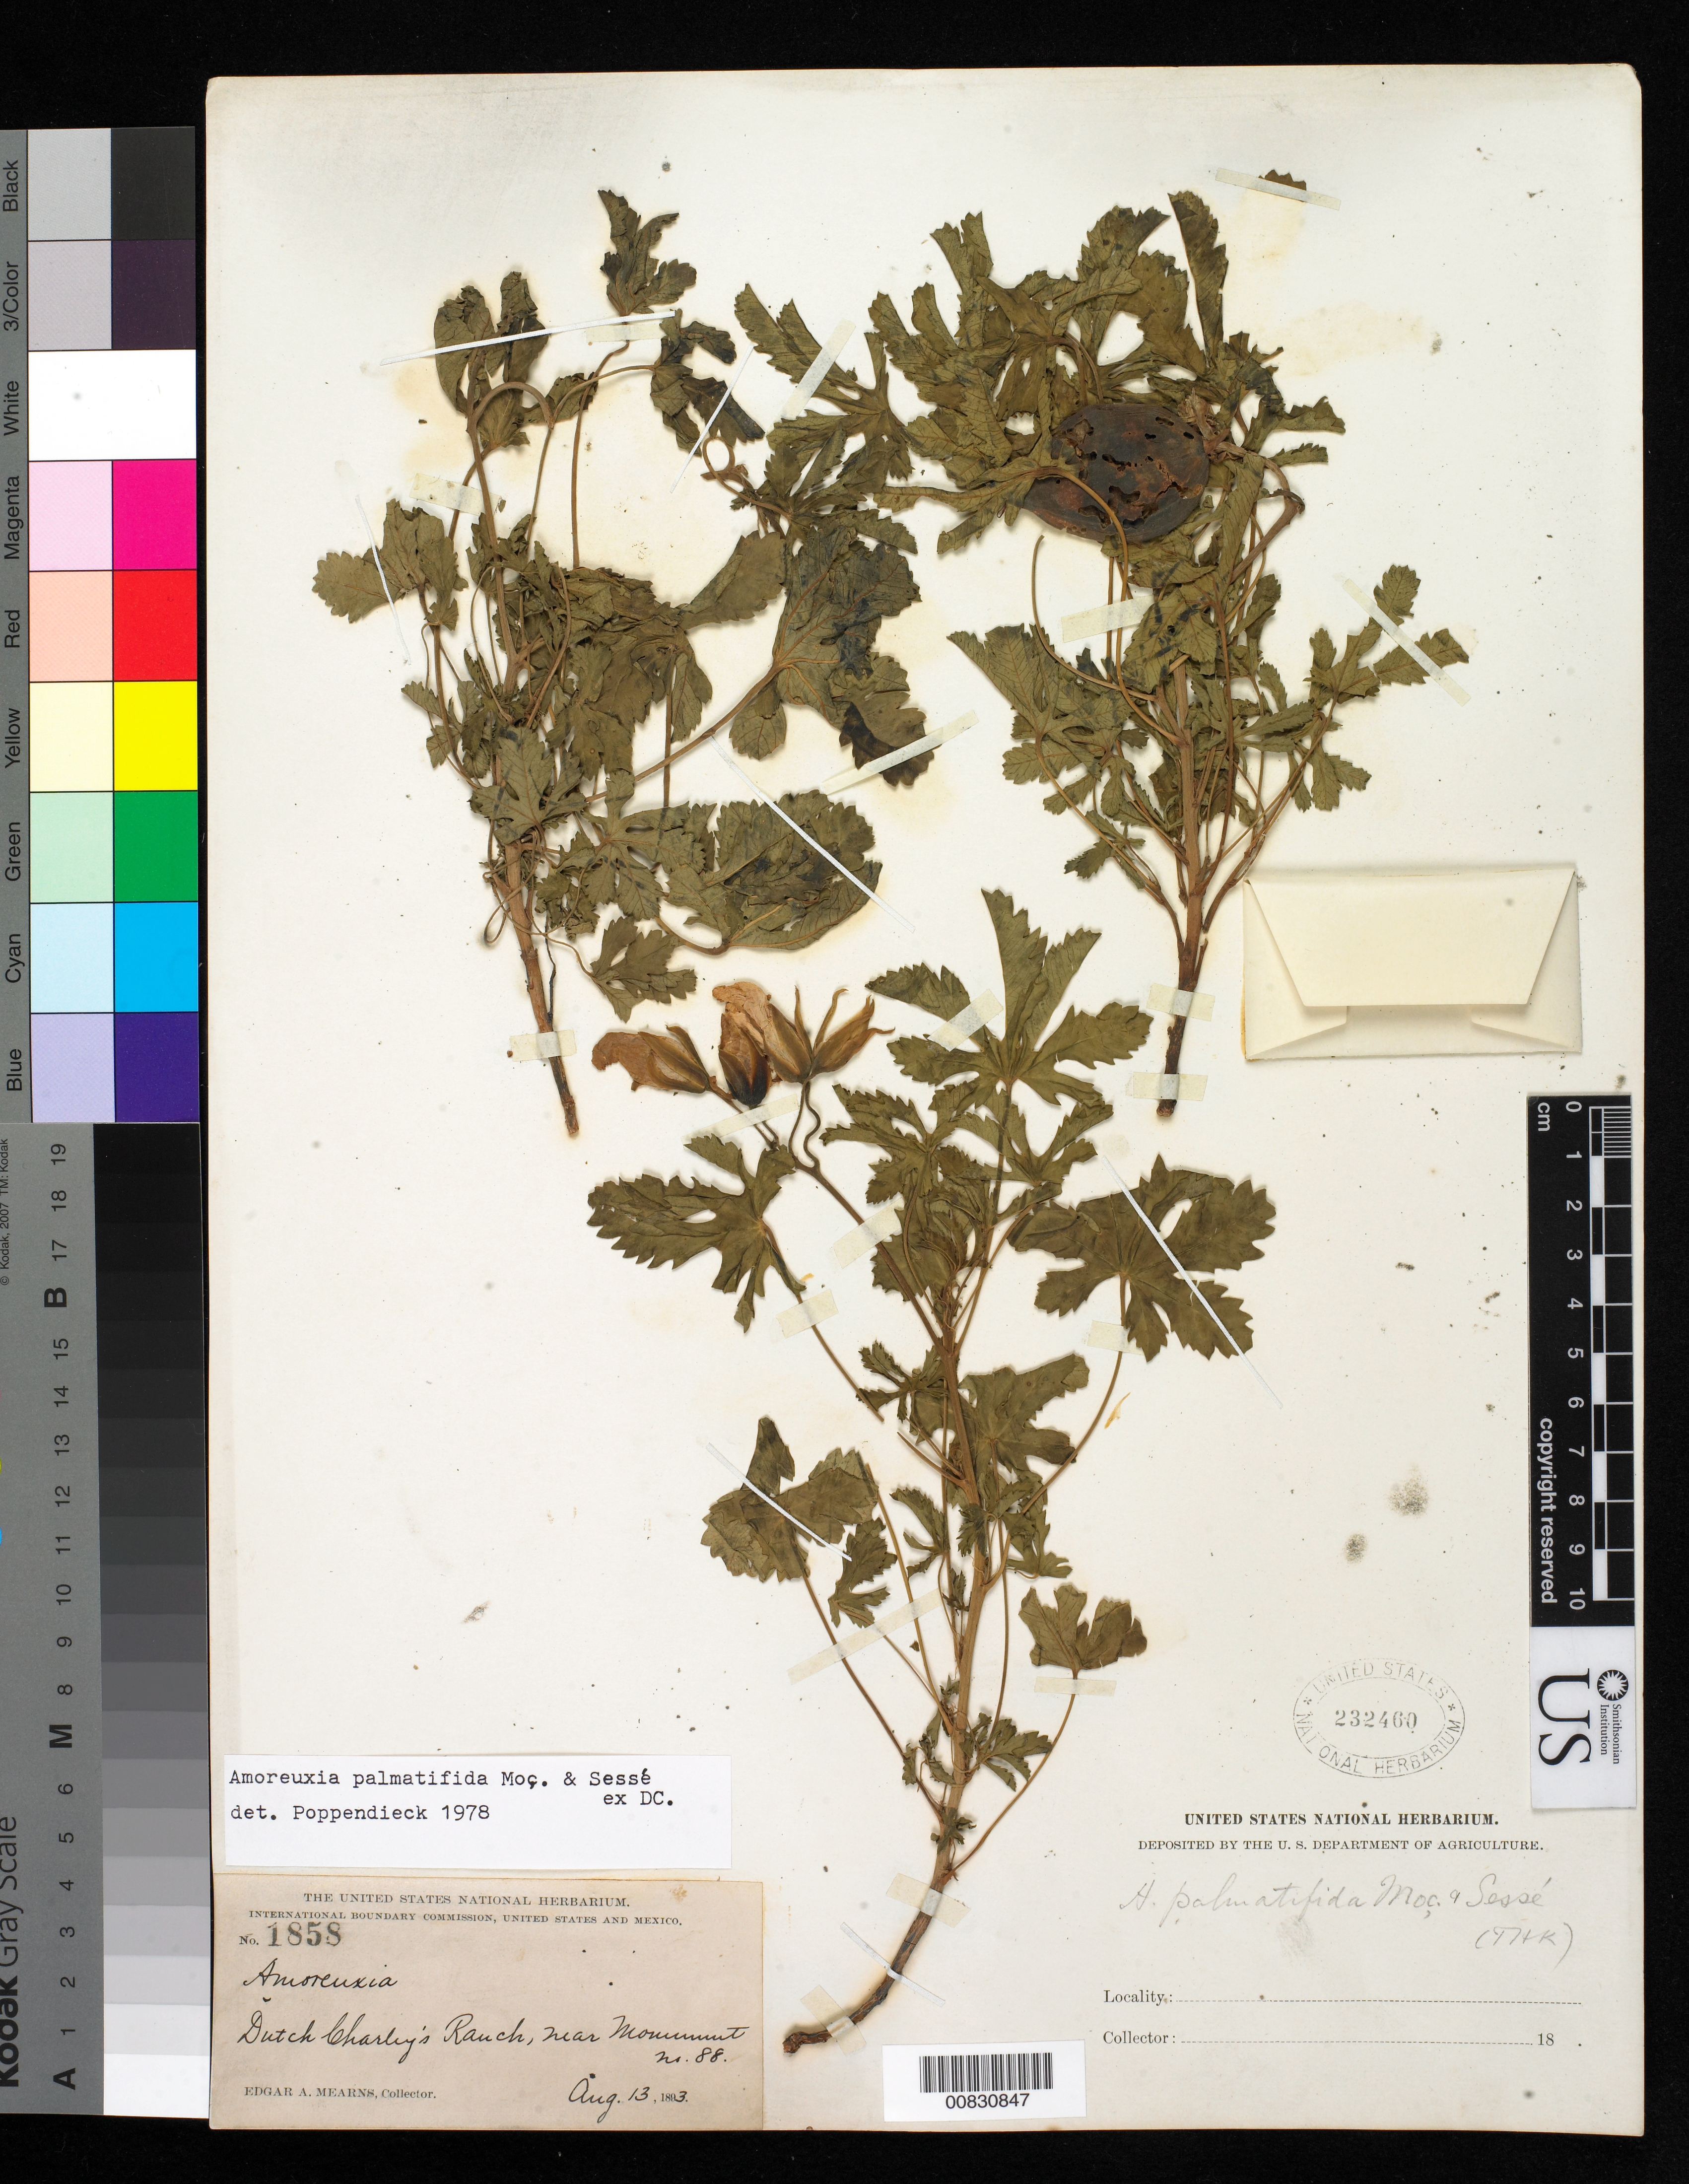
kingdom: Plantae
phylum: Tracheophyta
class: Magnoliopsida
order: Malvales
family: Cochlospermaceae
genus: Amoreuxia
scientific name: Amoreuxia palmatifida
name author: Moc. & Sessé ex DC.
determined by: Poppendieck, H.-H., (HBG), Institut fur Allgemeine Botanik und Botanischer Garten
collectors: E. A. Mearns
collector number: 1858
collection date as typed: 13 Aug 1893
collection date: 1893-08-13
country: United States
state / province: Arizona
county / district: Cochise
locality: Dutch Charley's Ranch, near monument no. 88.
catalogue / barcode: US 232460